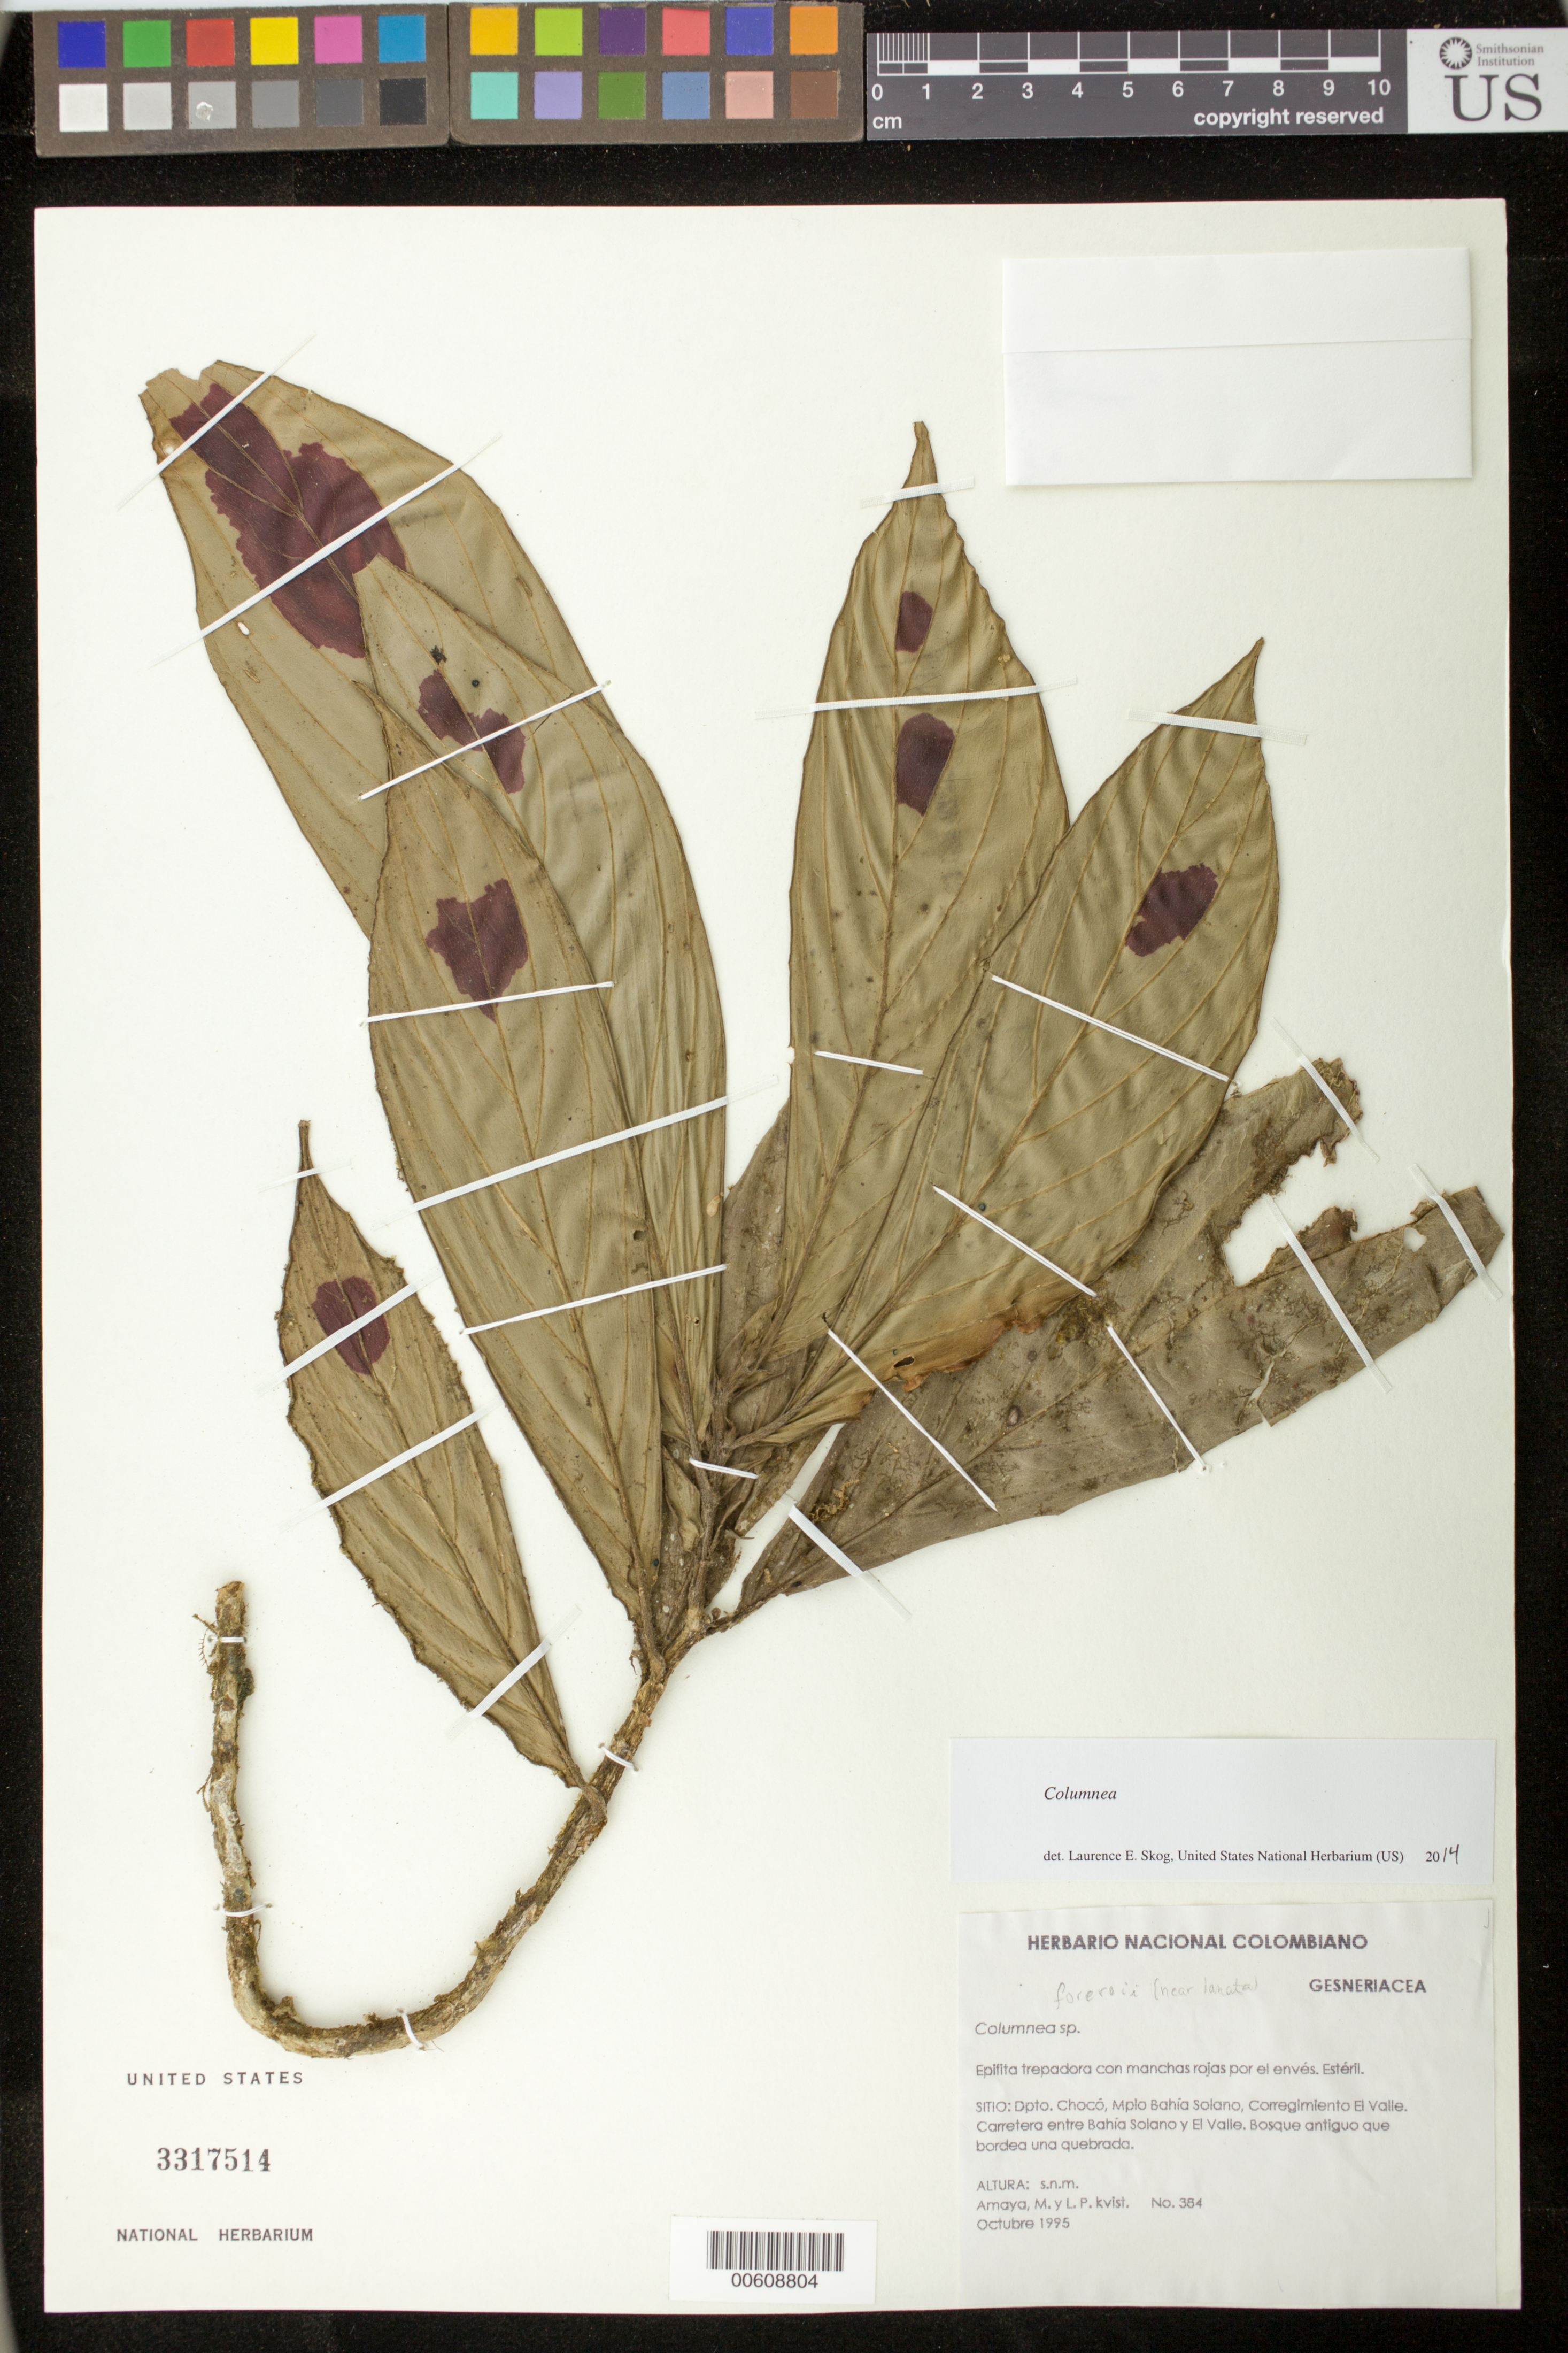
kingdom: Plantae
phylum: Tracheophyta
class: Magnoliopsida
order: Lamiales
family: Gesneriaceae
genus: Columnea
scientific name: Columnea sp.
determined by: Skog, Laurence E.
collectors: M. Amaya & L. P. Kvist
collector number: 384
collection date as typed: Oct 1995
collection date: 1995-10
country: Colombia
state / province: Chocó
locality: Mpio Bahía Solano, Corregimiento El Valle; Carretera entre Bahía Solano y El Valle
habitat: Bosque antiguo que bordea una quebrada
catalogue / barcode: US 3317514